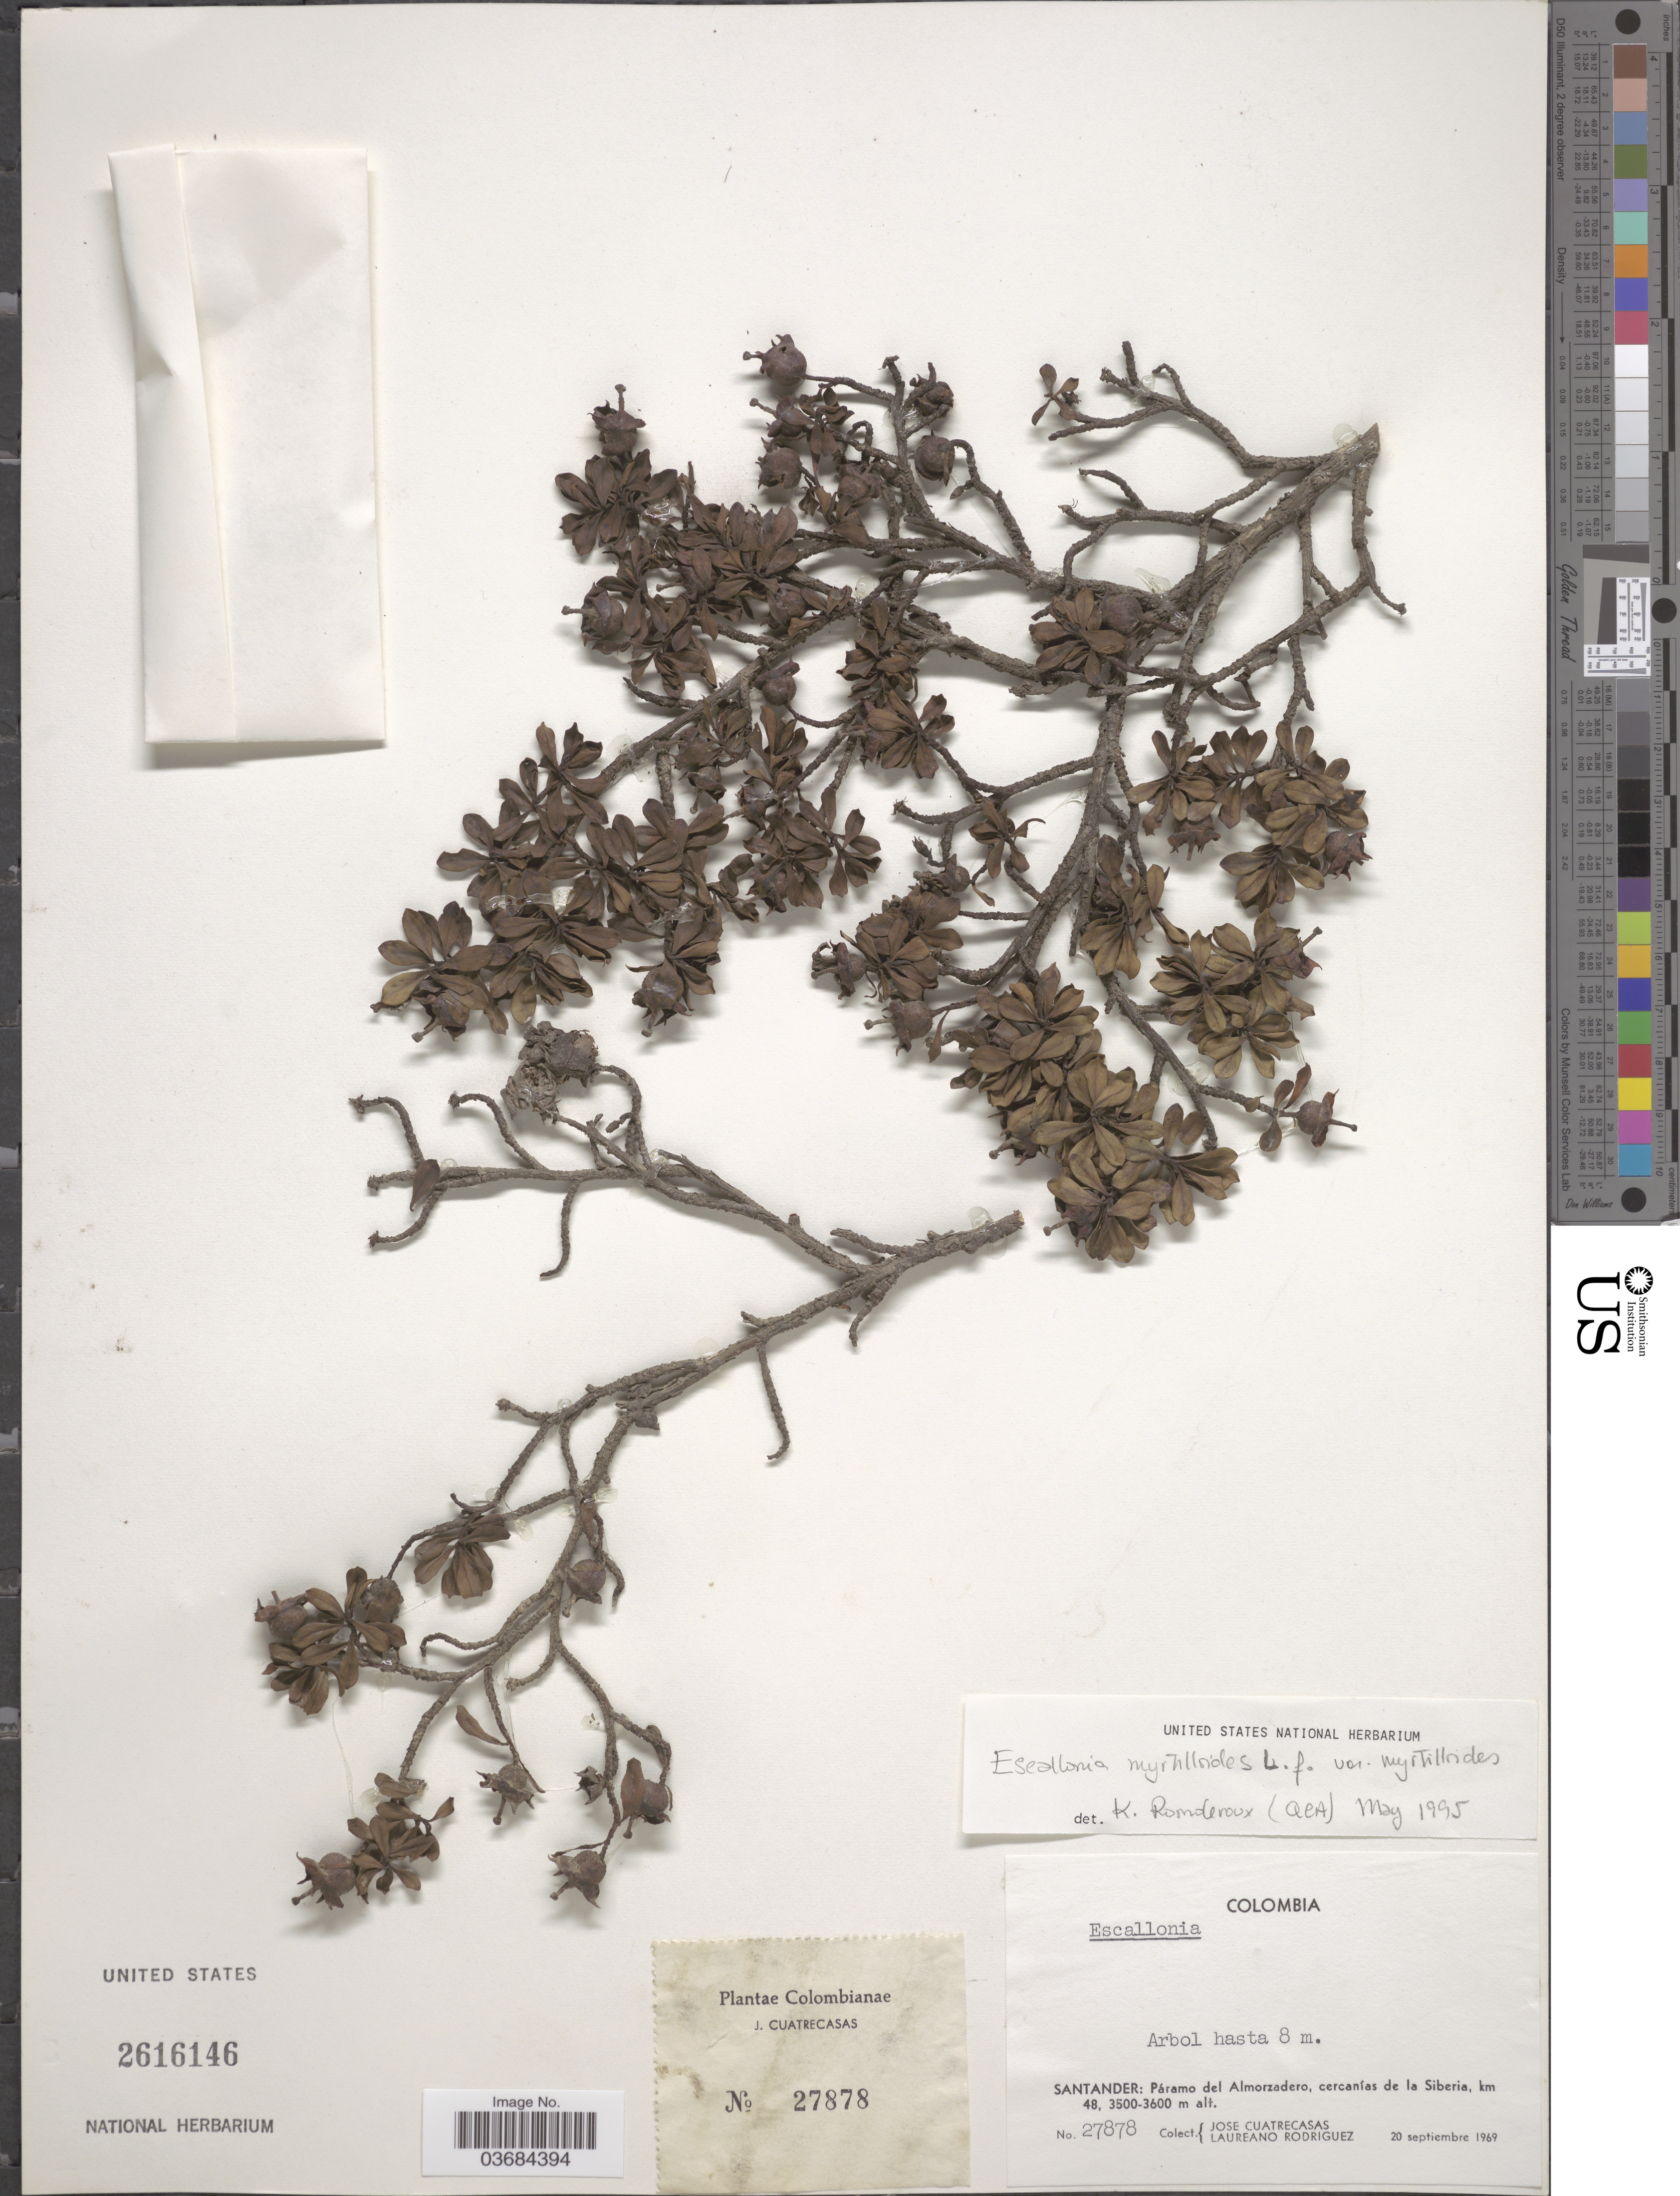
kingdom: Plantae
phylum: Tracheophyta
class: Magnoliopsida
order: Escalloniales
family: Escalloniaceae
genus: Escallonia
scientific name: Escallonia myrtilloides var. myrtilloides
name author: L. f.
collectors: J. Cuatrecasas & L. Rodriguez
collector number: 27878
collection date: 1969-09-20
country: Colombia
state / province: Santander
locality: Páramo del Almorzadero, cercanías de la Siberia, km 48.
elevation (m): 3500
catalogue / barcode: US 2616146